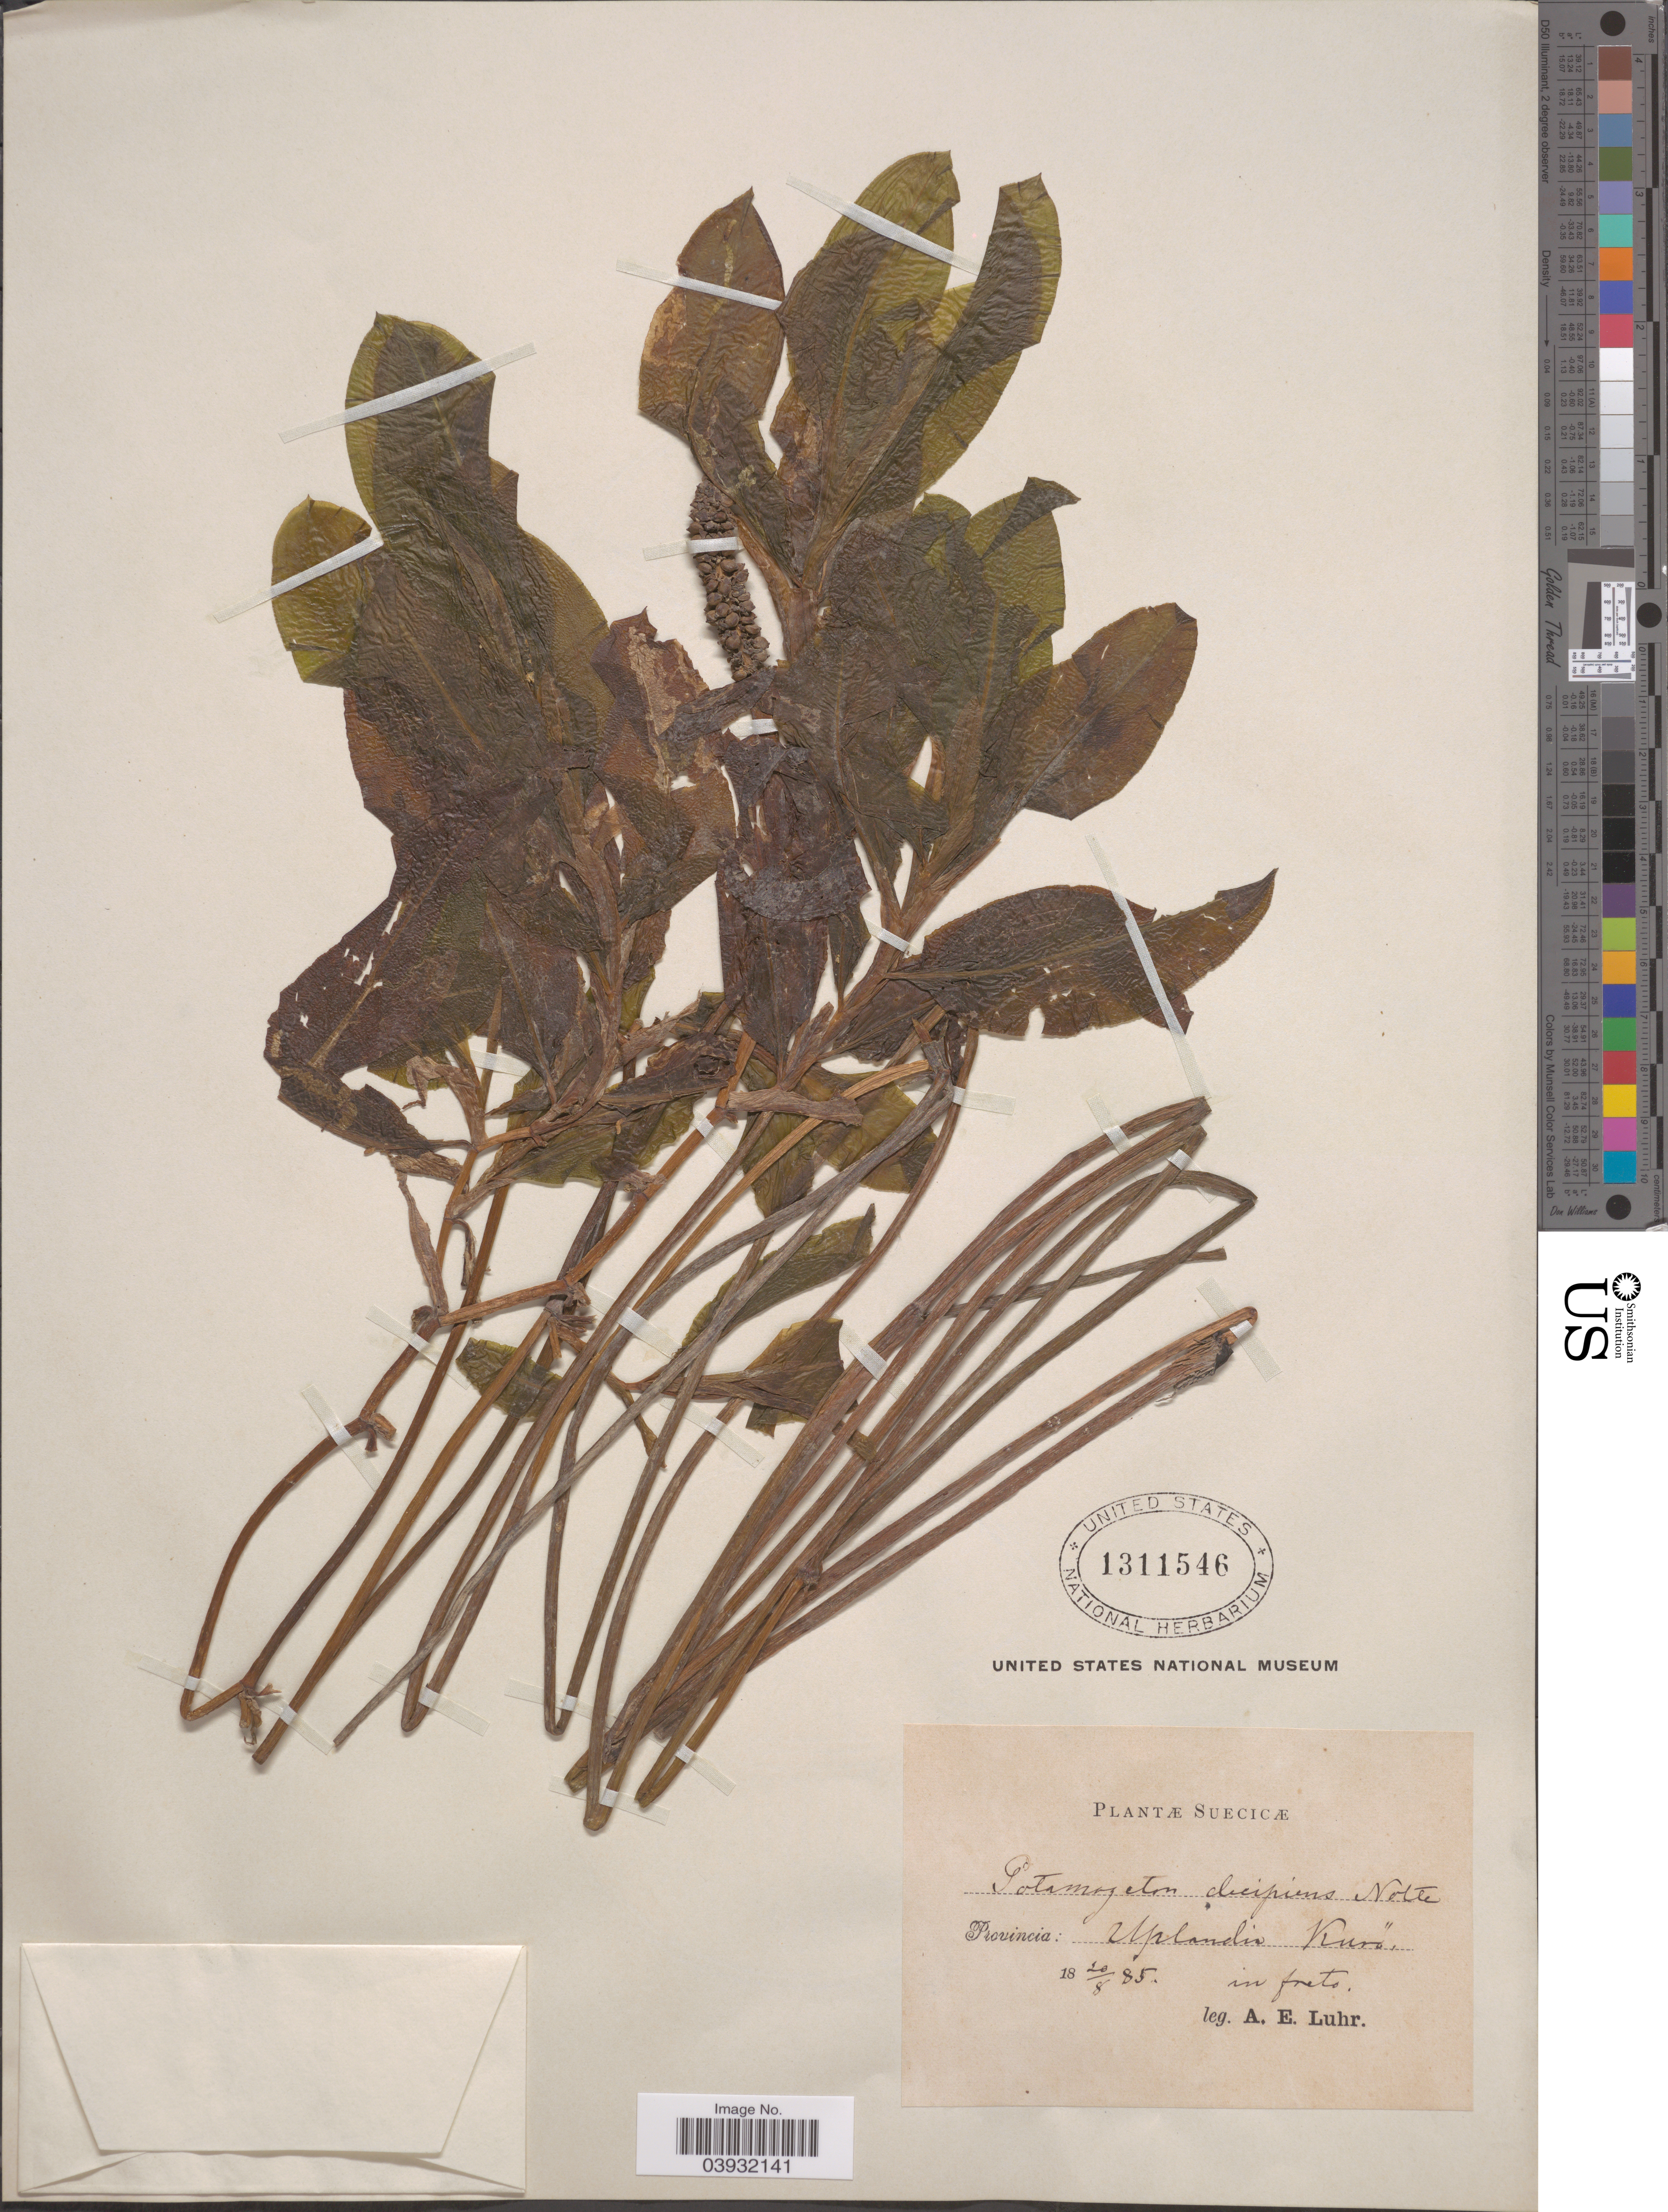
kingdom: Plantae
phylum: Tracheophyta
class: Liliopsida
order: Alismatales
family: Potamogetonaceae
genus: Potamogeton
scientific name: Potamogeton decipiens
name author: Nolte ex W.D.J. Koch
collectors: A. Luhr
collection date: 1885-08-20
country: Sweden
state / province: Uppsala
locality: Suecicæ. Provincia: Uplandia Kurö, in freto.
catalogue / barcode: US 1311546